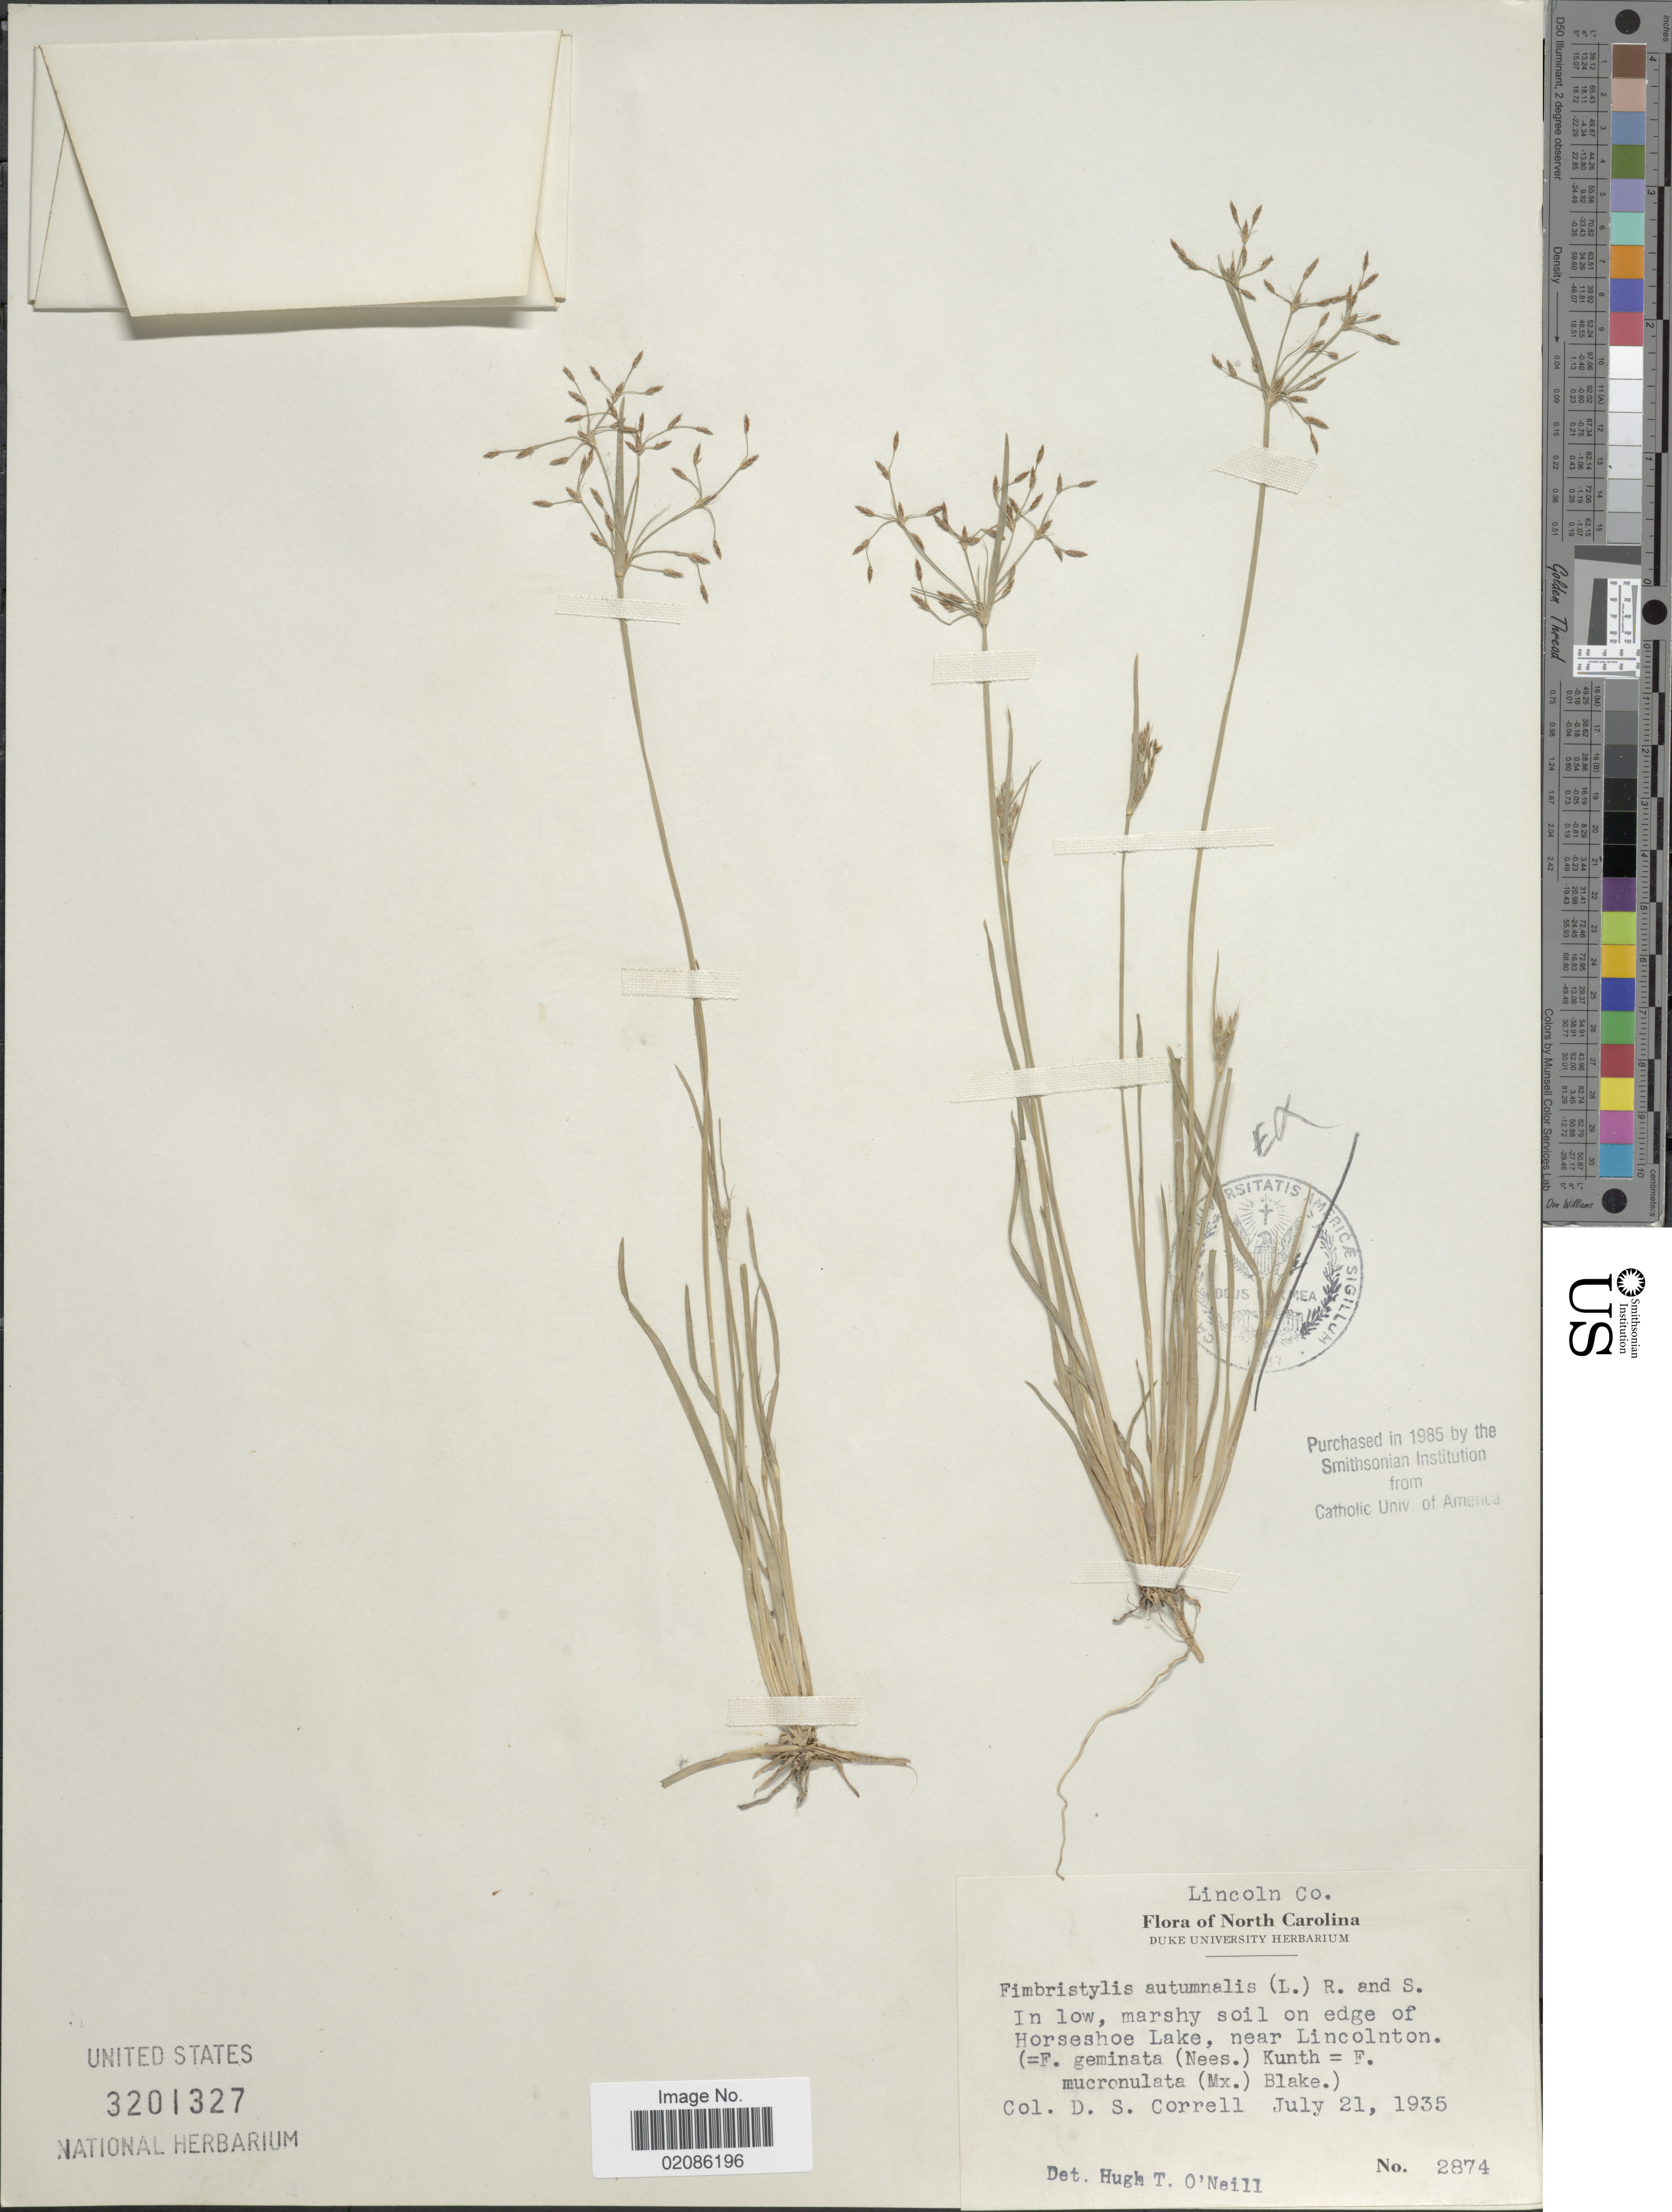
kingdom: Plantae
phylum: Tracheophyta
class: Liliopsida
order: Poales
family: Cyperaceae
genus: Fimbristylis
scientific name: Fimbristylis autumnalis (L.) Roem. & Schult.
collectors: D. S. Correll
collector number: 2874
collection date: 1935-07-21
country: United States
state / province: North Carolina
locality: Lincoln Co, In low, marshy soil on edge of Horseshoe Lake, near Lincolnton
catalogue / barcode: US 3201327